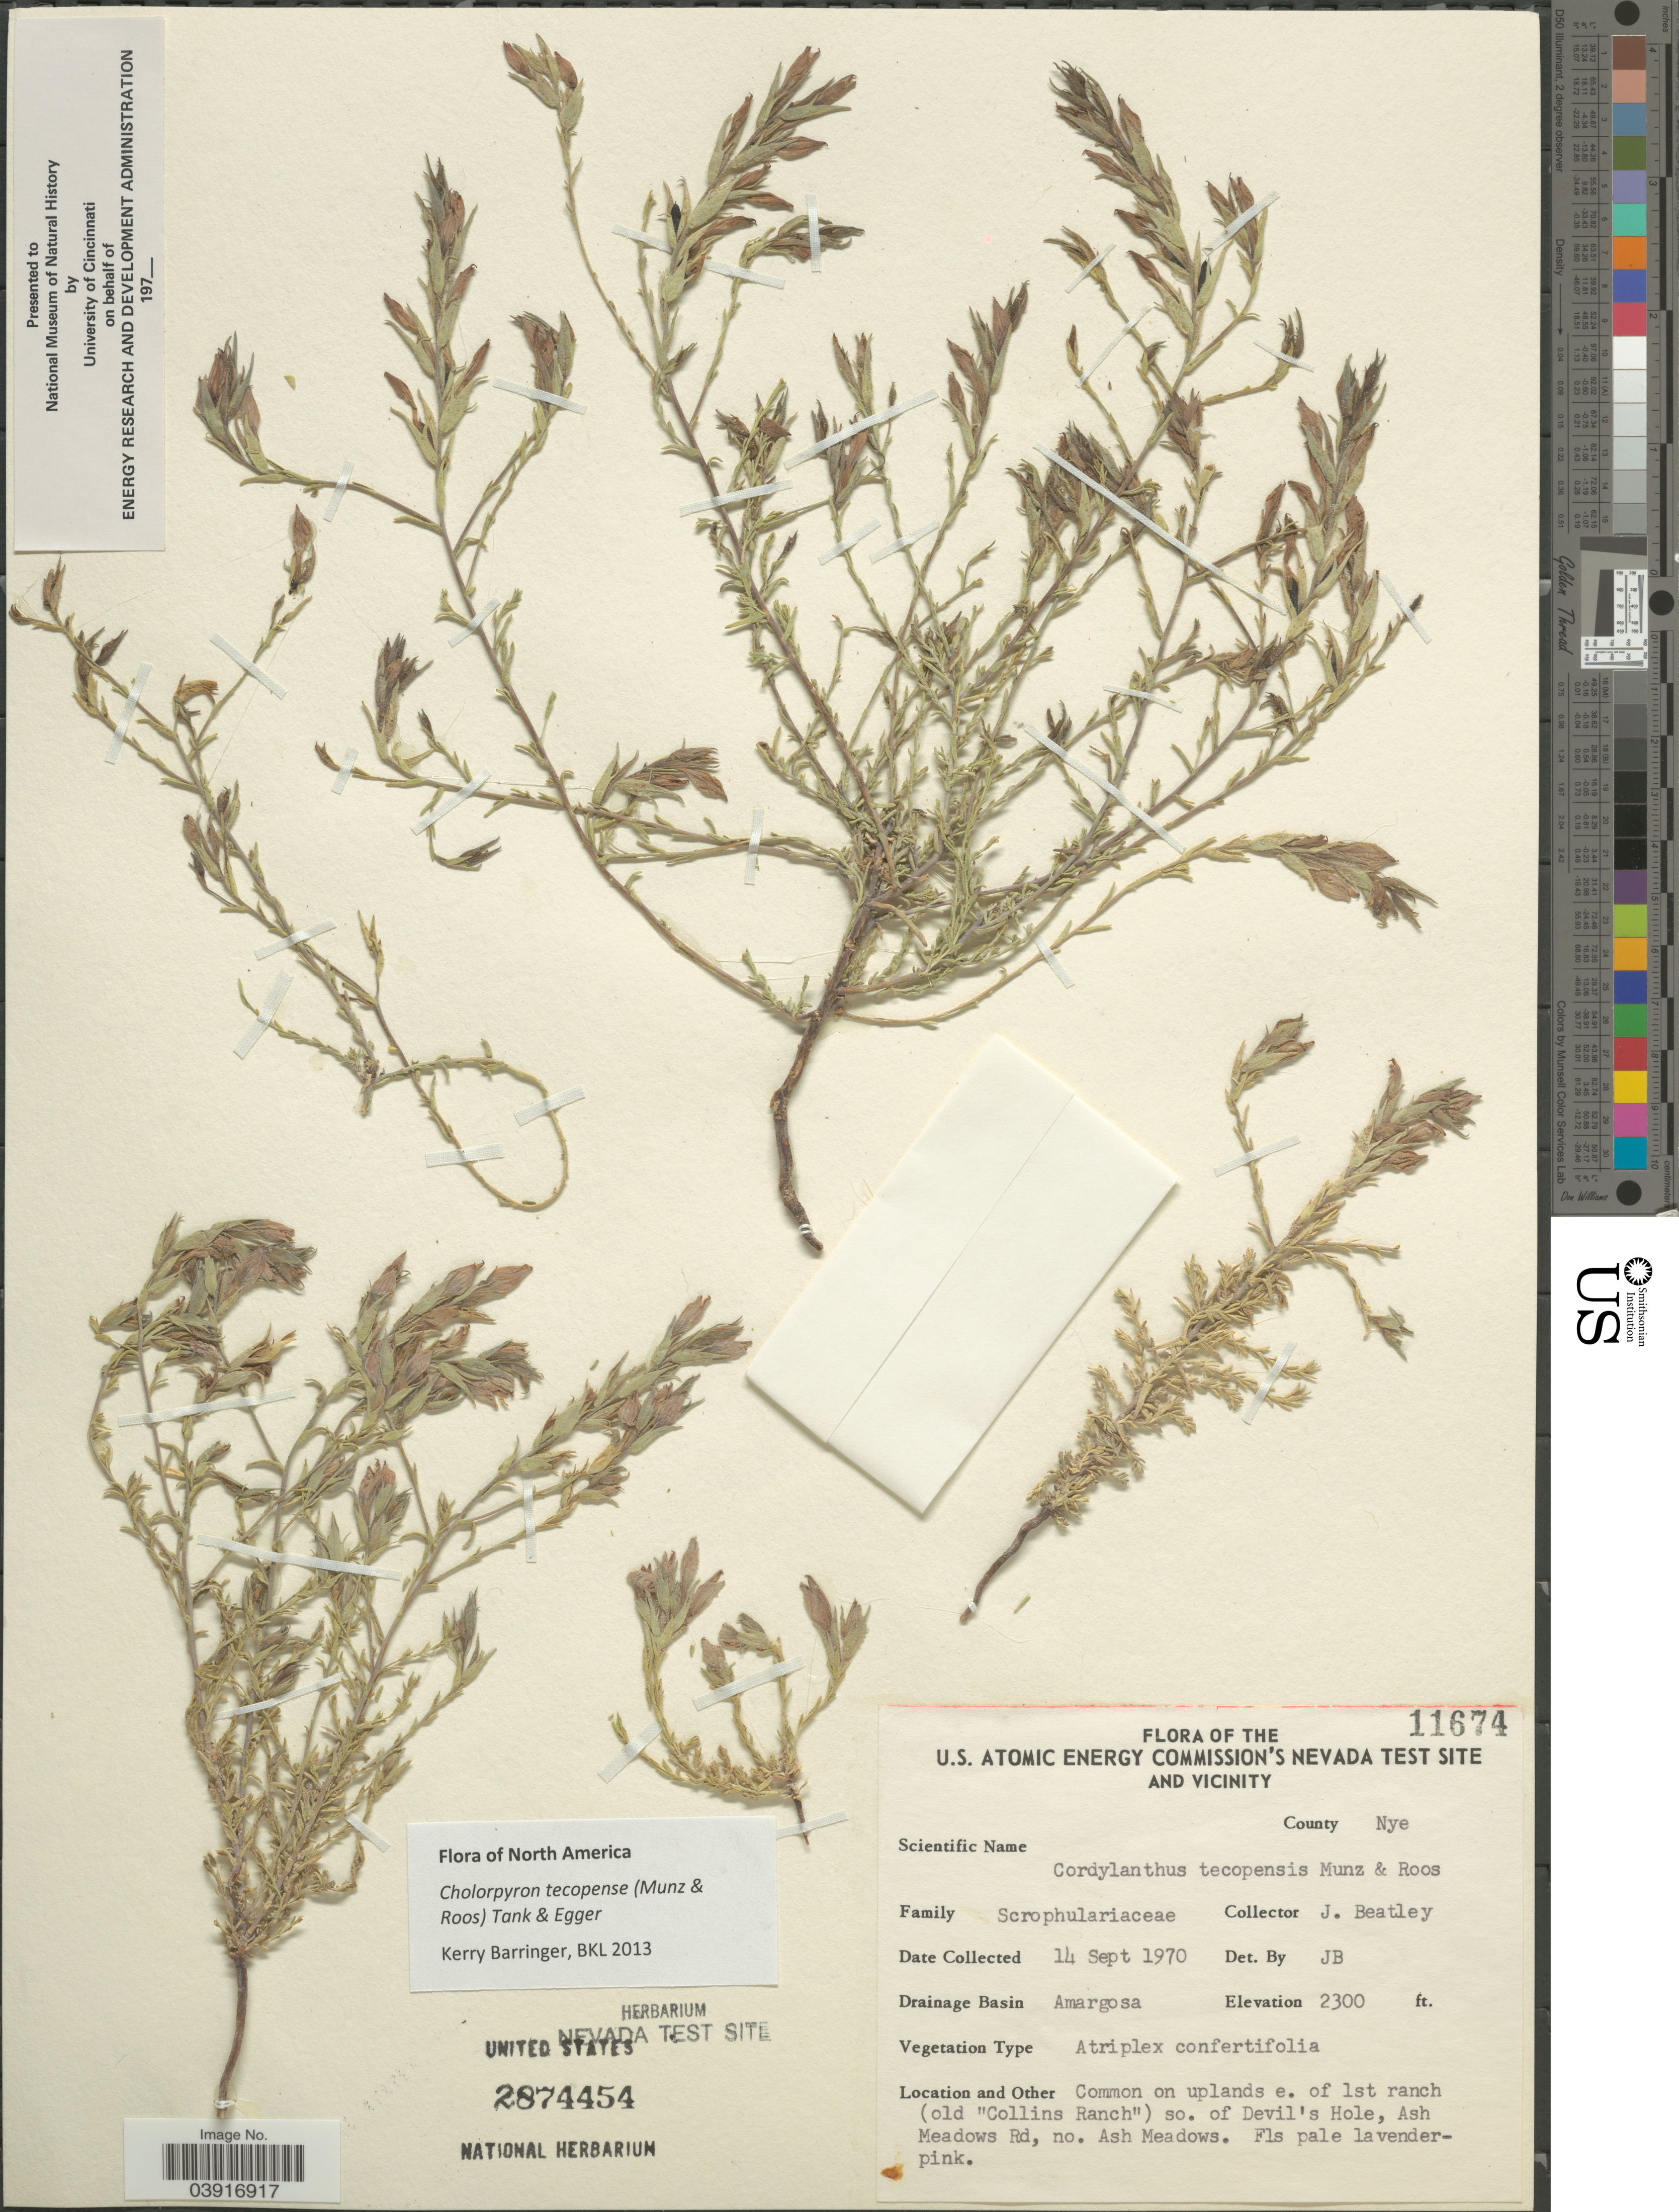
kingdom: Plantae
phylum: Tracheophyta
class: Magnoliopsida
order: Lamiales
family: Orobanchaceae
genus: Chloropyron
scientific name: Chloropyron tecopense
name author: (Munz) J.C. Roos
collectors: J. C. Beatley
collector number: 11674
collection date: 1970-09-14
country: United States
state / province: Nevada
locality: U.S. Atomic Energy Commision's Nevada Test Site and Vicinity. County Nye. Drainage Basin Amargosa. On uplands e. of 1st ranch (old 'Collins Ranch') so. of Devil's Hole, Ash Meadows Rd, no. Ash Meadows.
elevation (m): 701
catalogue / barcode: US 2874454